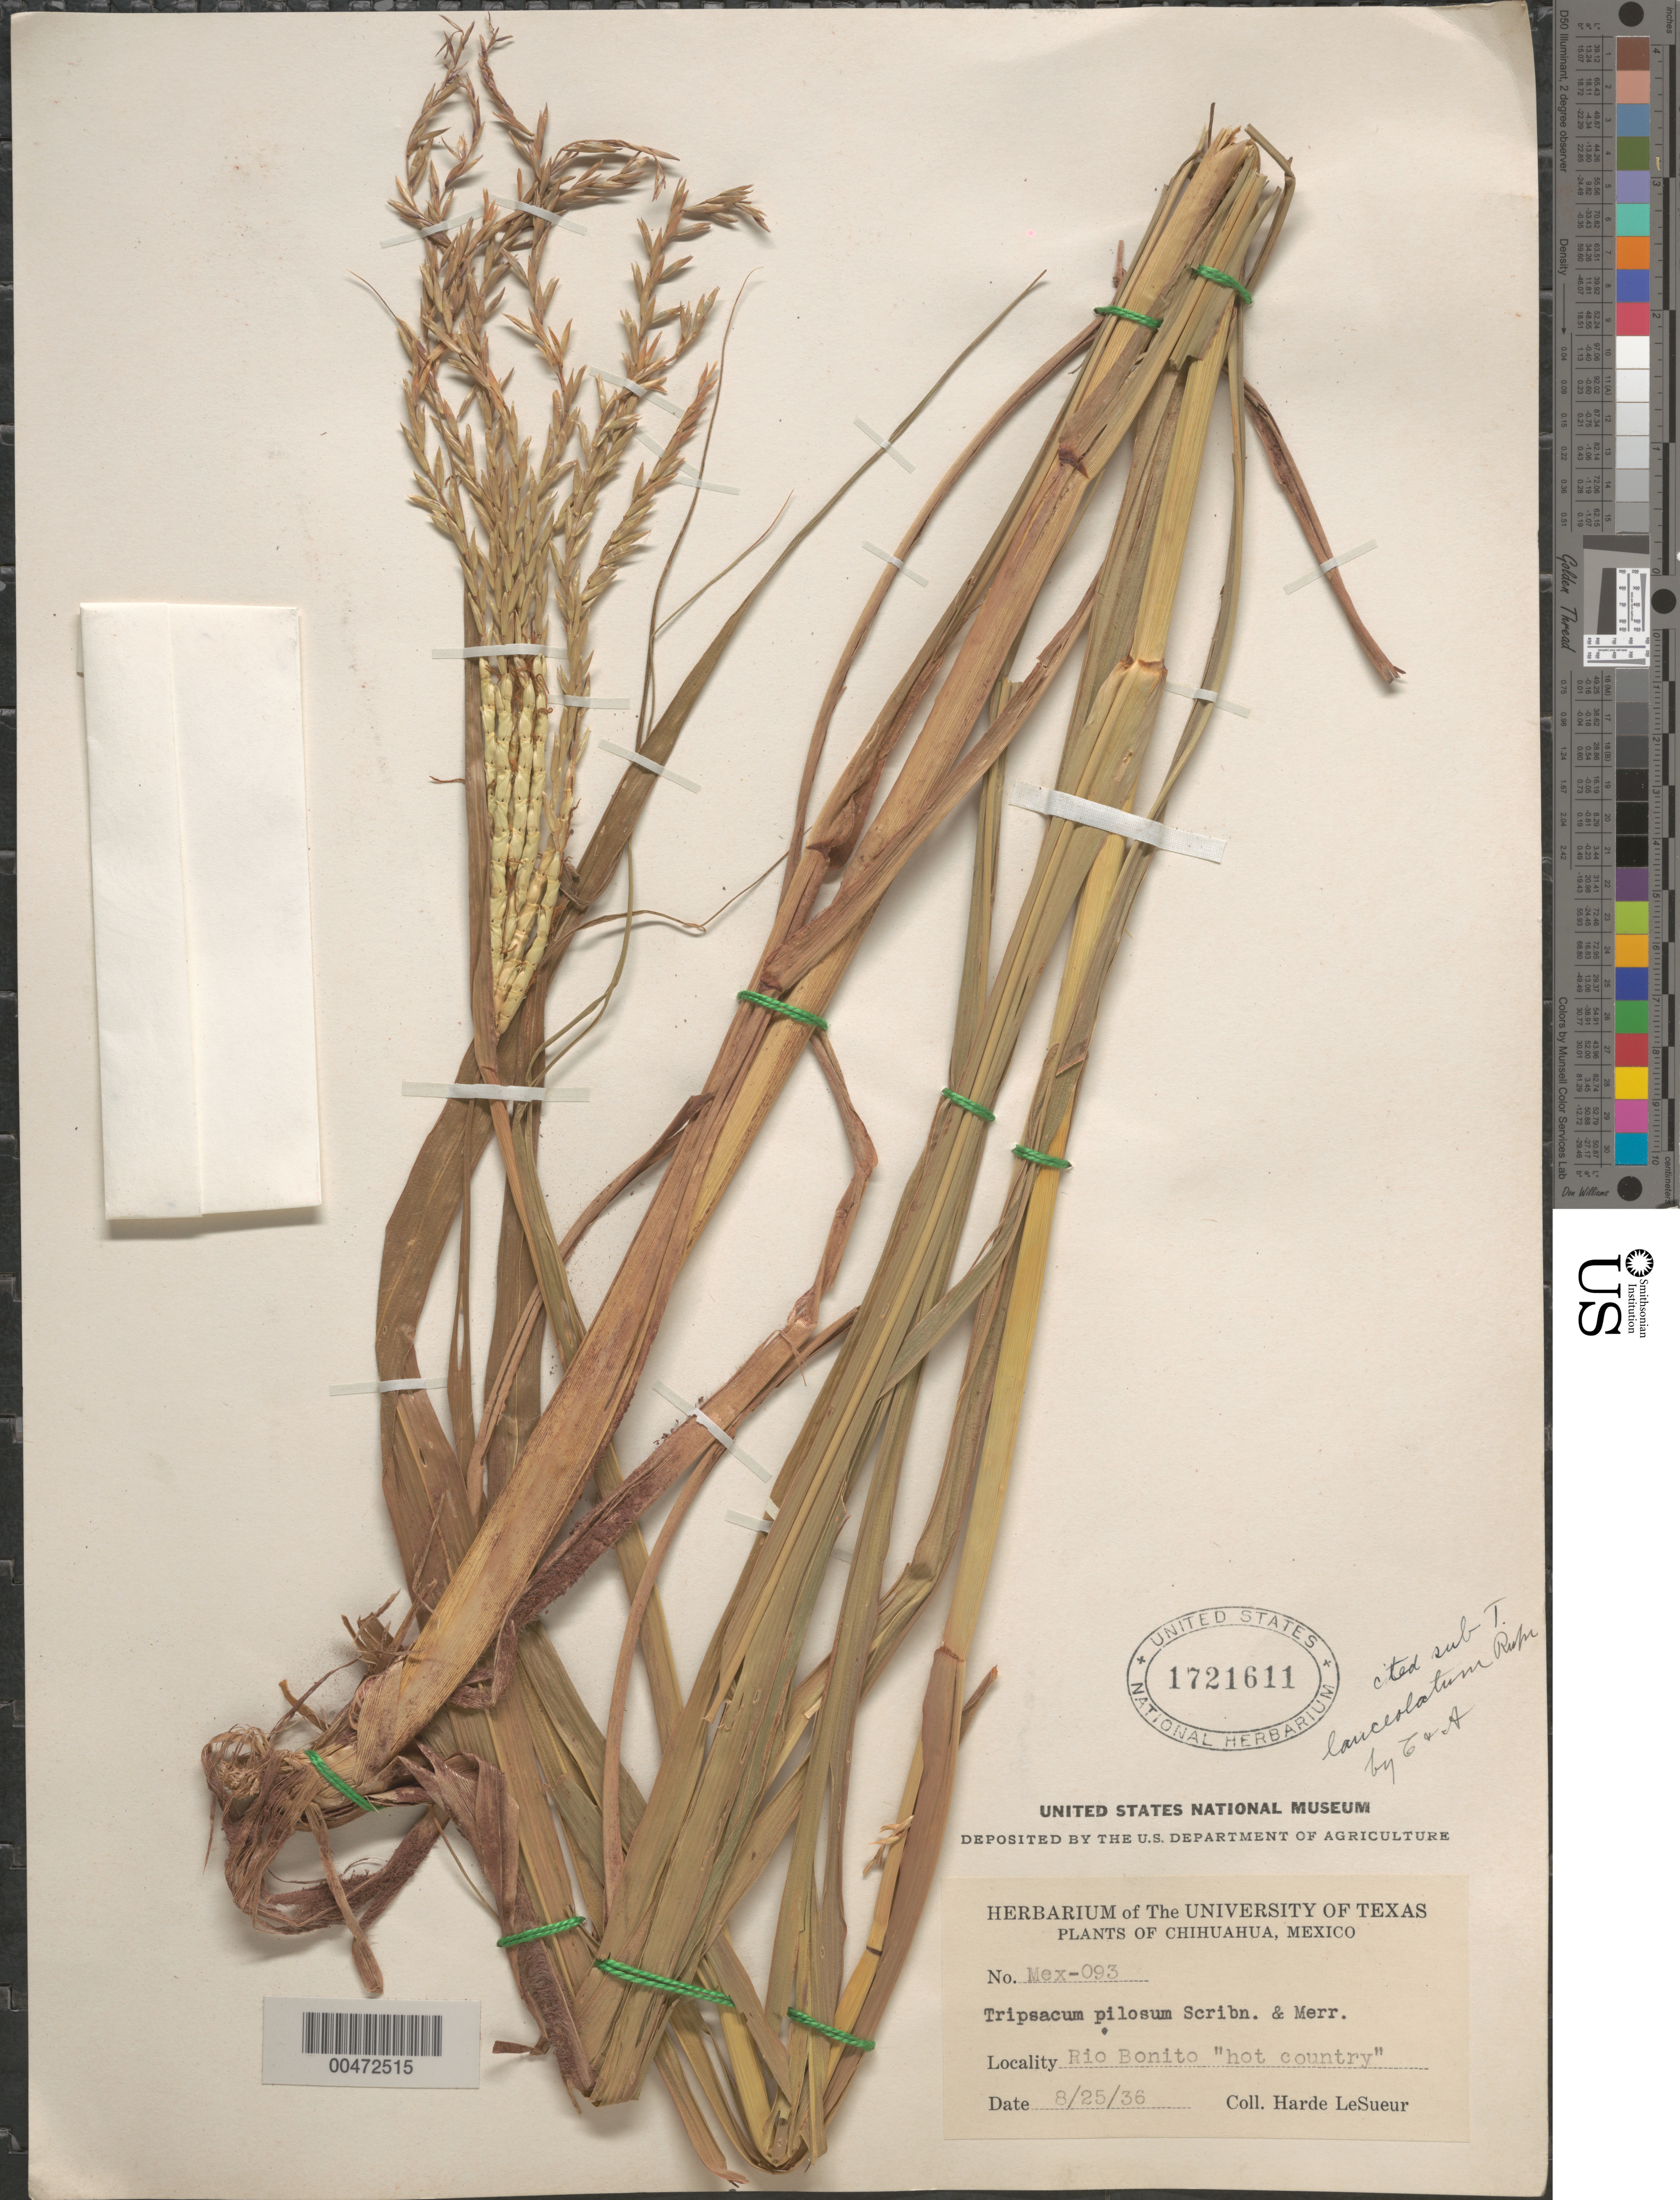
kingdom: Plantae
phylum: Tracheophyta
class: Liliopsida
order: Poales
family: Poaceae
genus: Tripsacum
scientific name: Tripsacum lanceolatum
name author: Rupr. ex E. Fourn.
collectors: D. H. LeSueur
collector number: Mex-093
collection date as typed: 25 Aug 1936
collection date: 1936-08-25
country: Mexico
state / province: Chihuahua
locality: Rio Bonito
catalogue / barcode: US 1721611